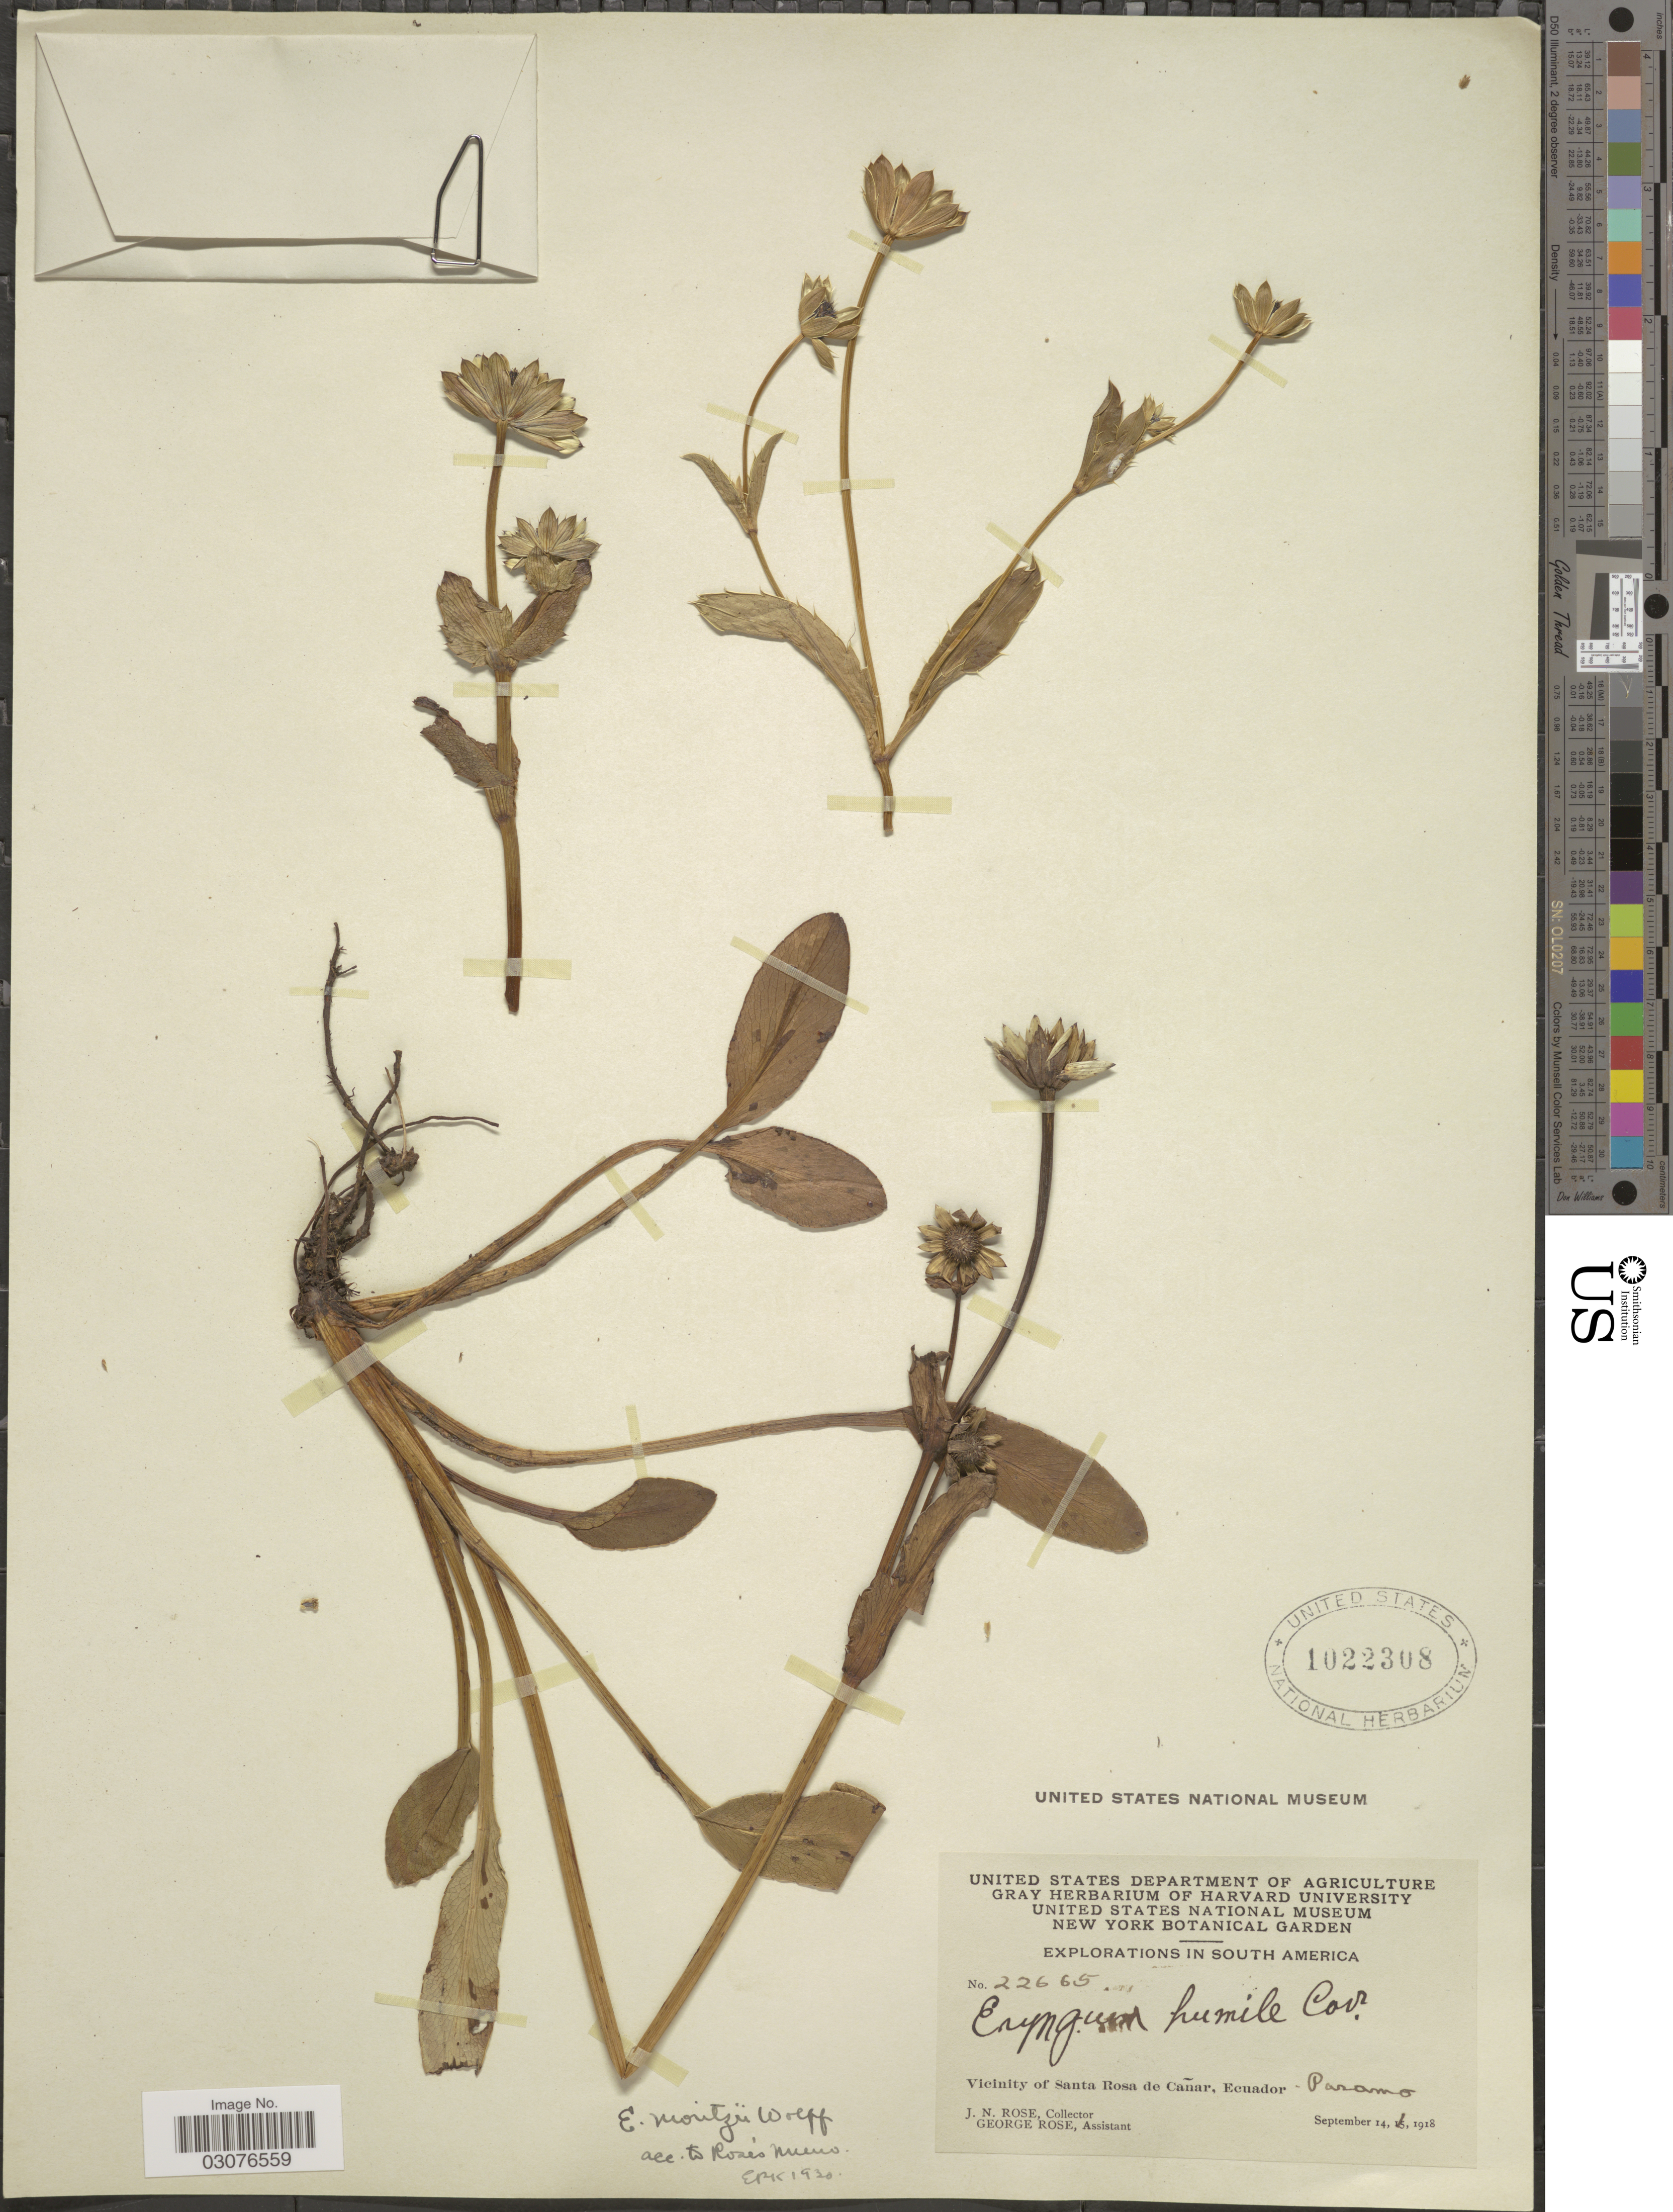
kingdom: Plantae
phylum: Tracheophyta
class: Magnoliopsida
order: Apiales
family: Apiaceae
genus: Eryngium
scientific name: Eryngium bourgatii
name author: Gouan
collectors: J. N. Rose & G. Rose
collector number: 22665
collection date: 1918-09-14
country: Ecuador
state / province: Cañar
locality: Vicinity of Santa Rosa de Cañar. Paramo.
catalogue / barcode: US 1022308